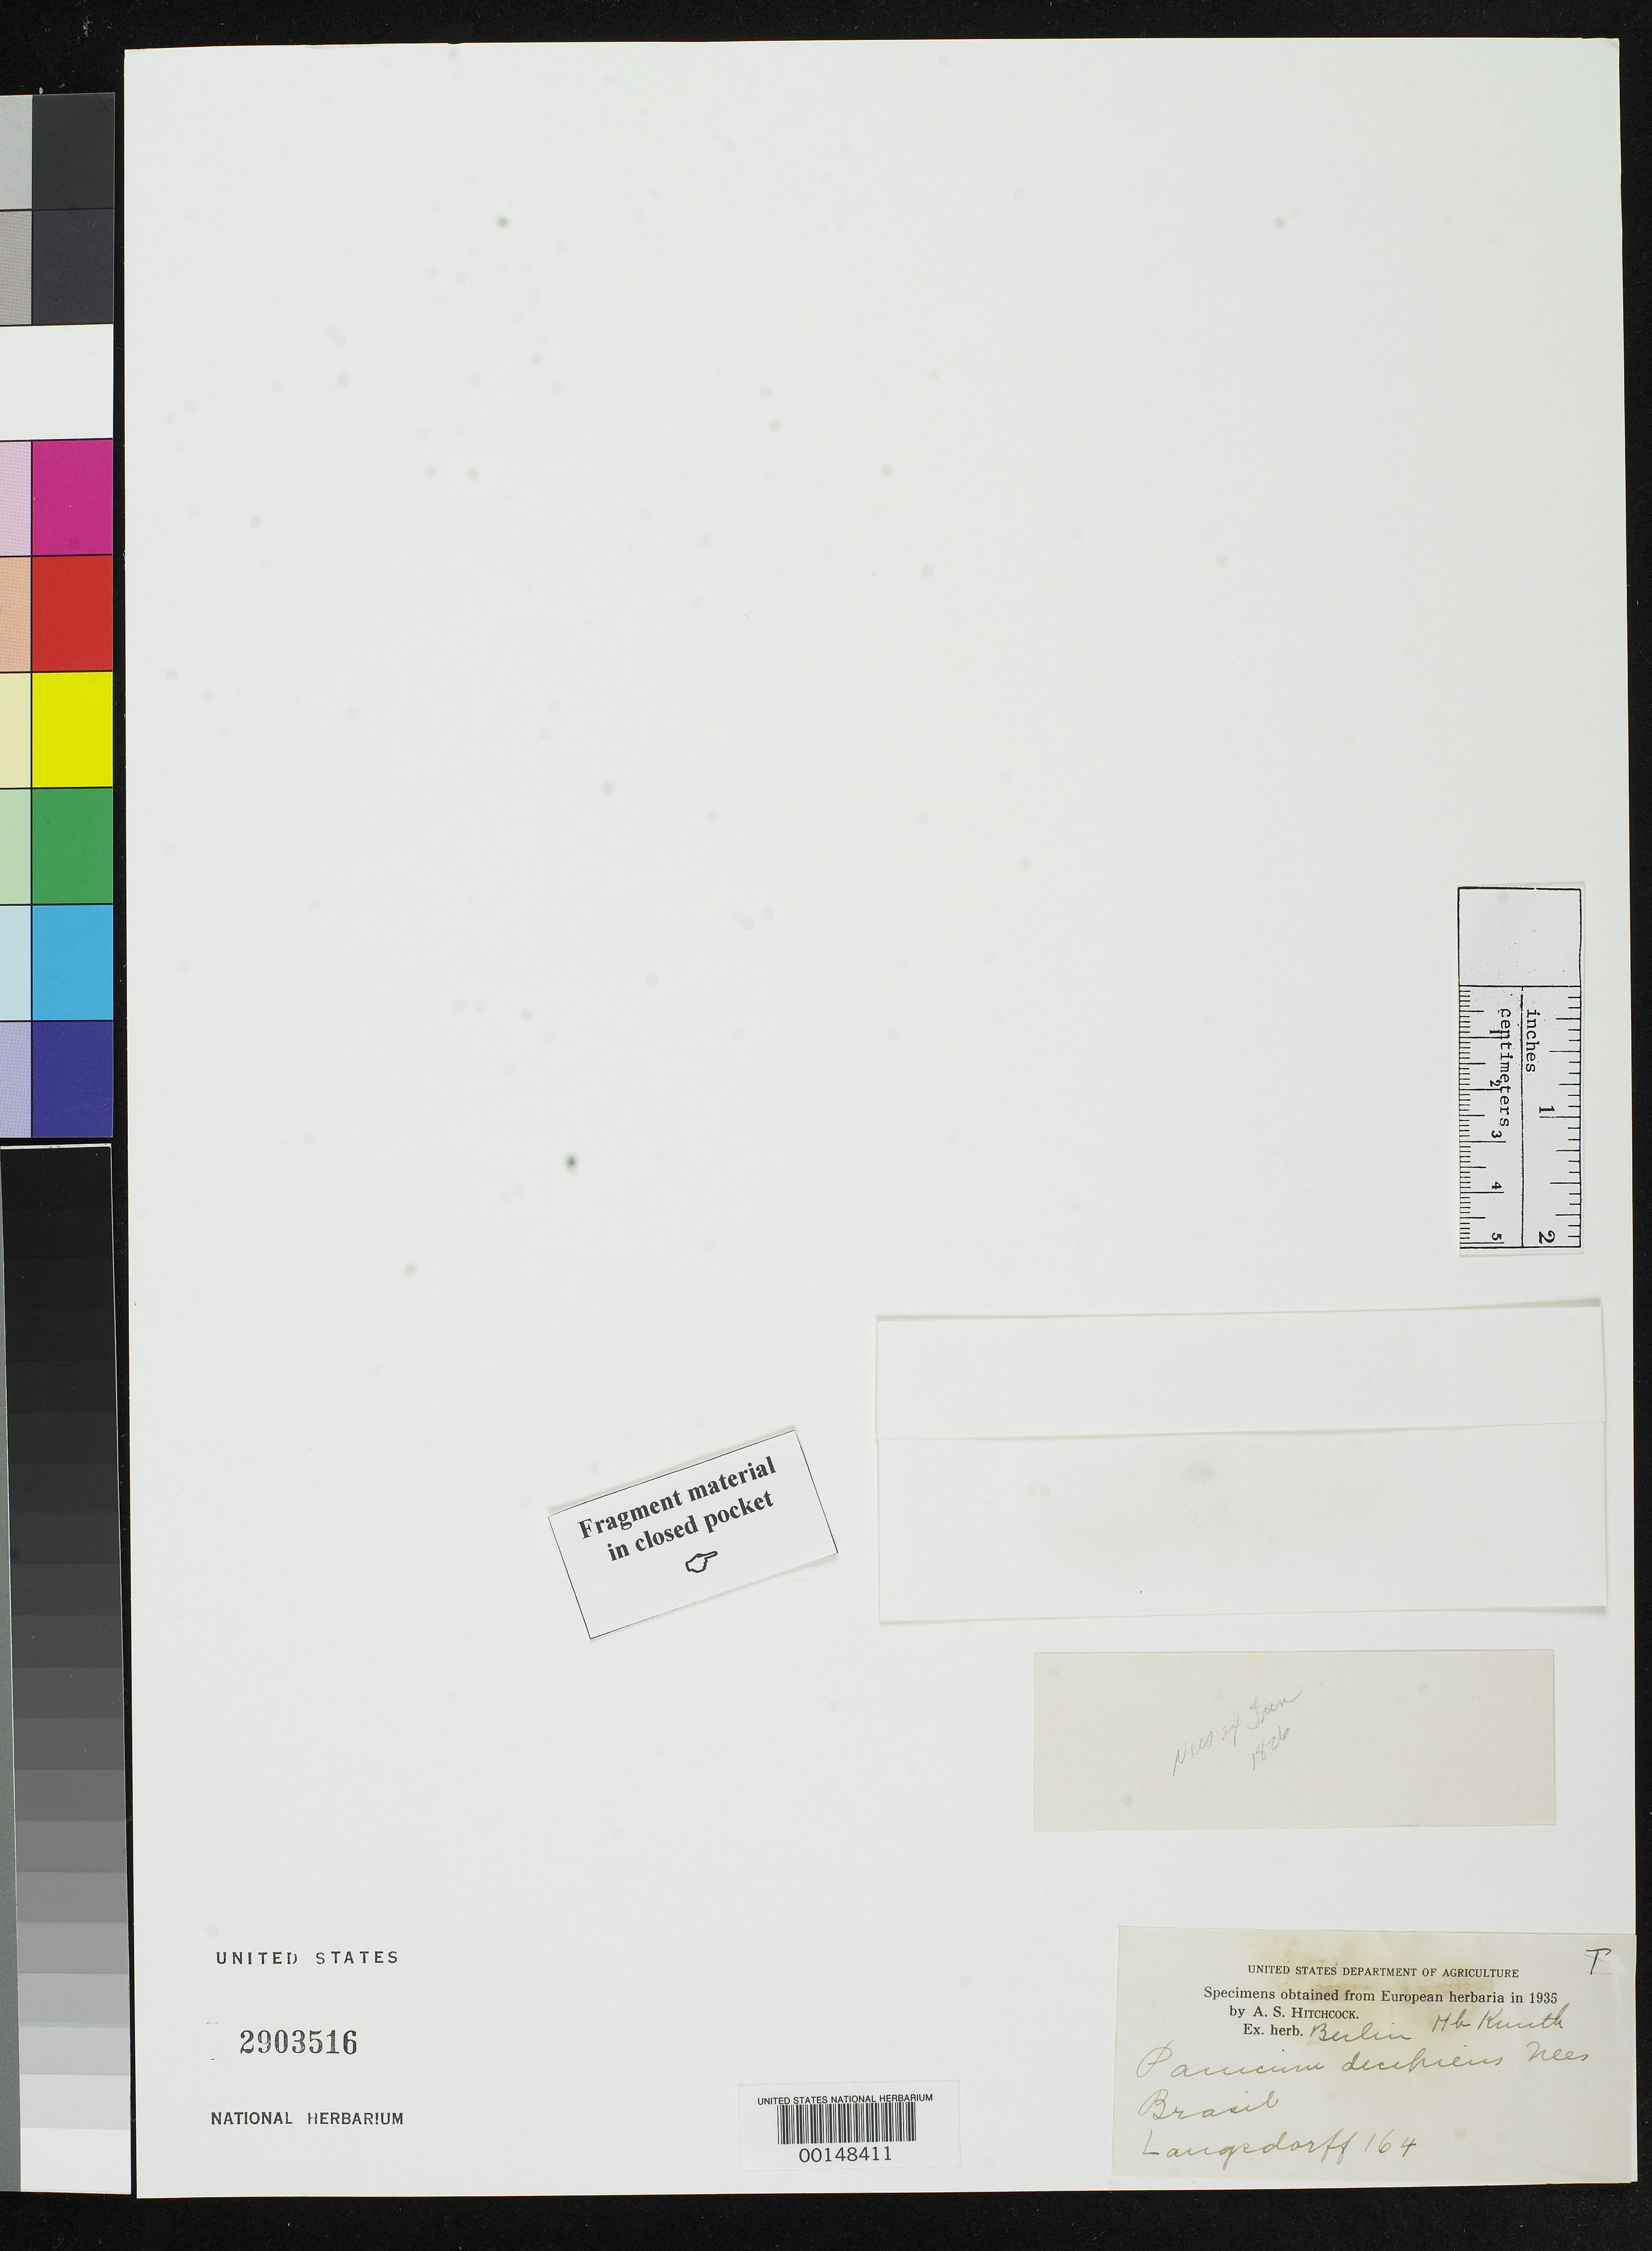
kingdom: Plantae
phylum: Tracheophyta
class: Liliopsida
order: Poales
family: Poaceae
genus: Panicum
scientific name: Panicum decipiens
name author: Nees ex Trin.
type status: Type Fragment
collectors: G. H. von Langsdorff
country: Brazil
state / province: Minas Gerais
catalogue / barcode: US 2903516